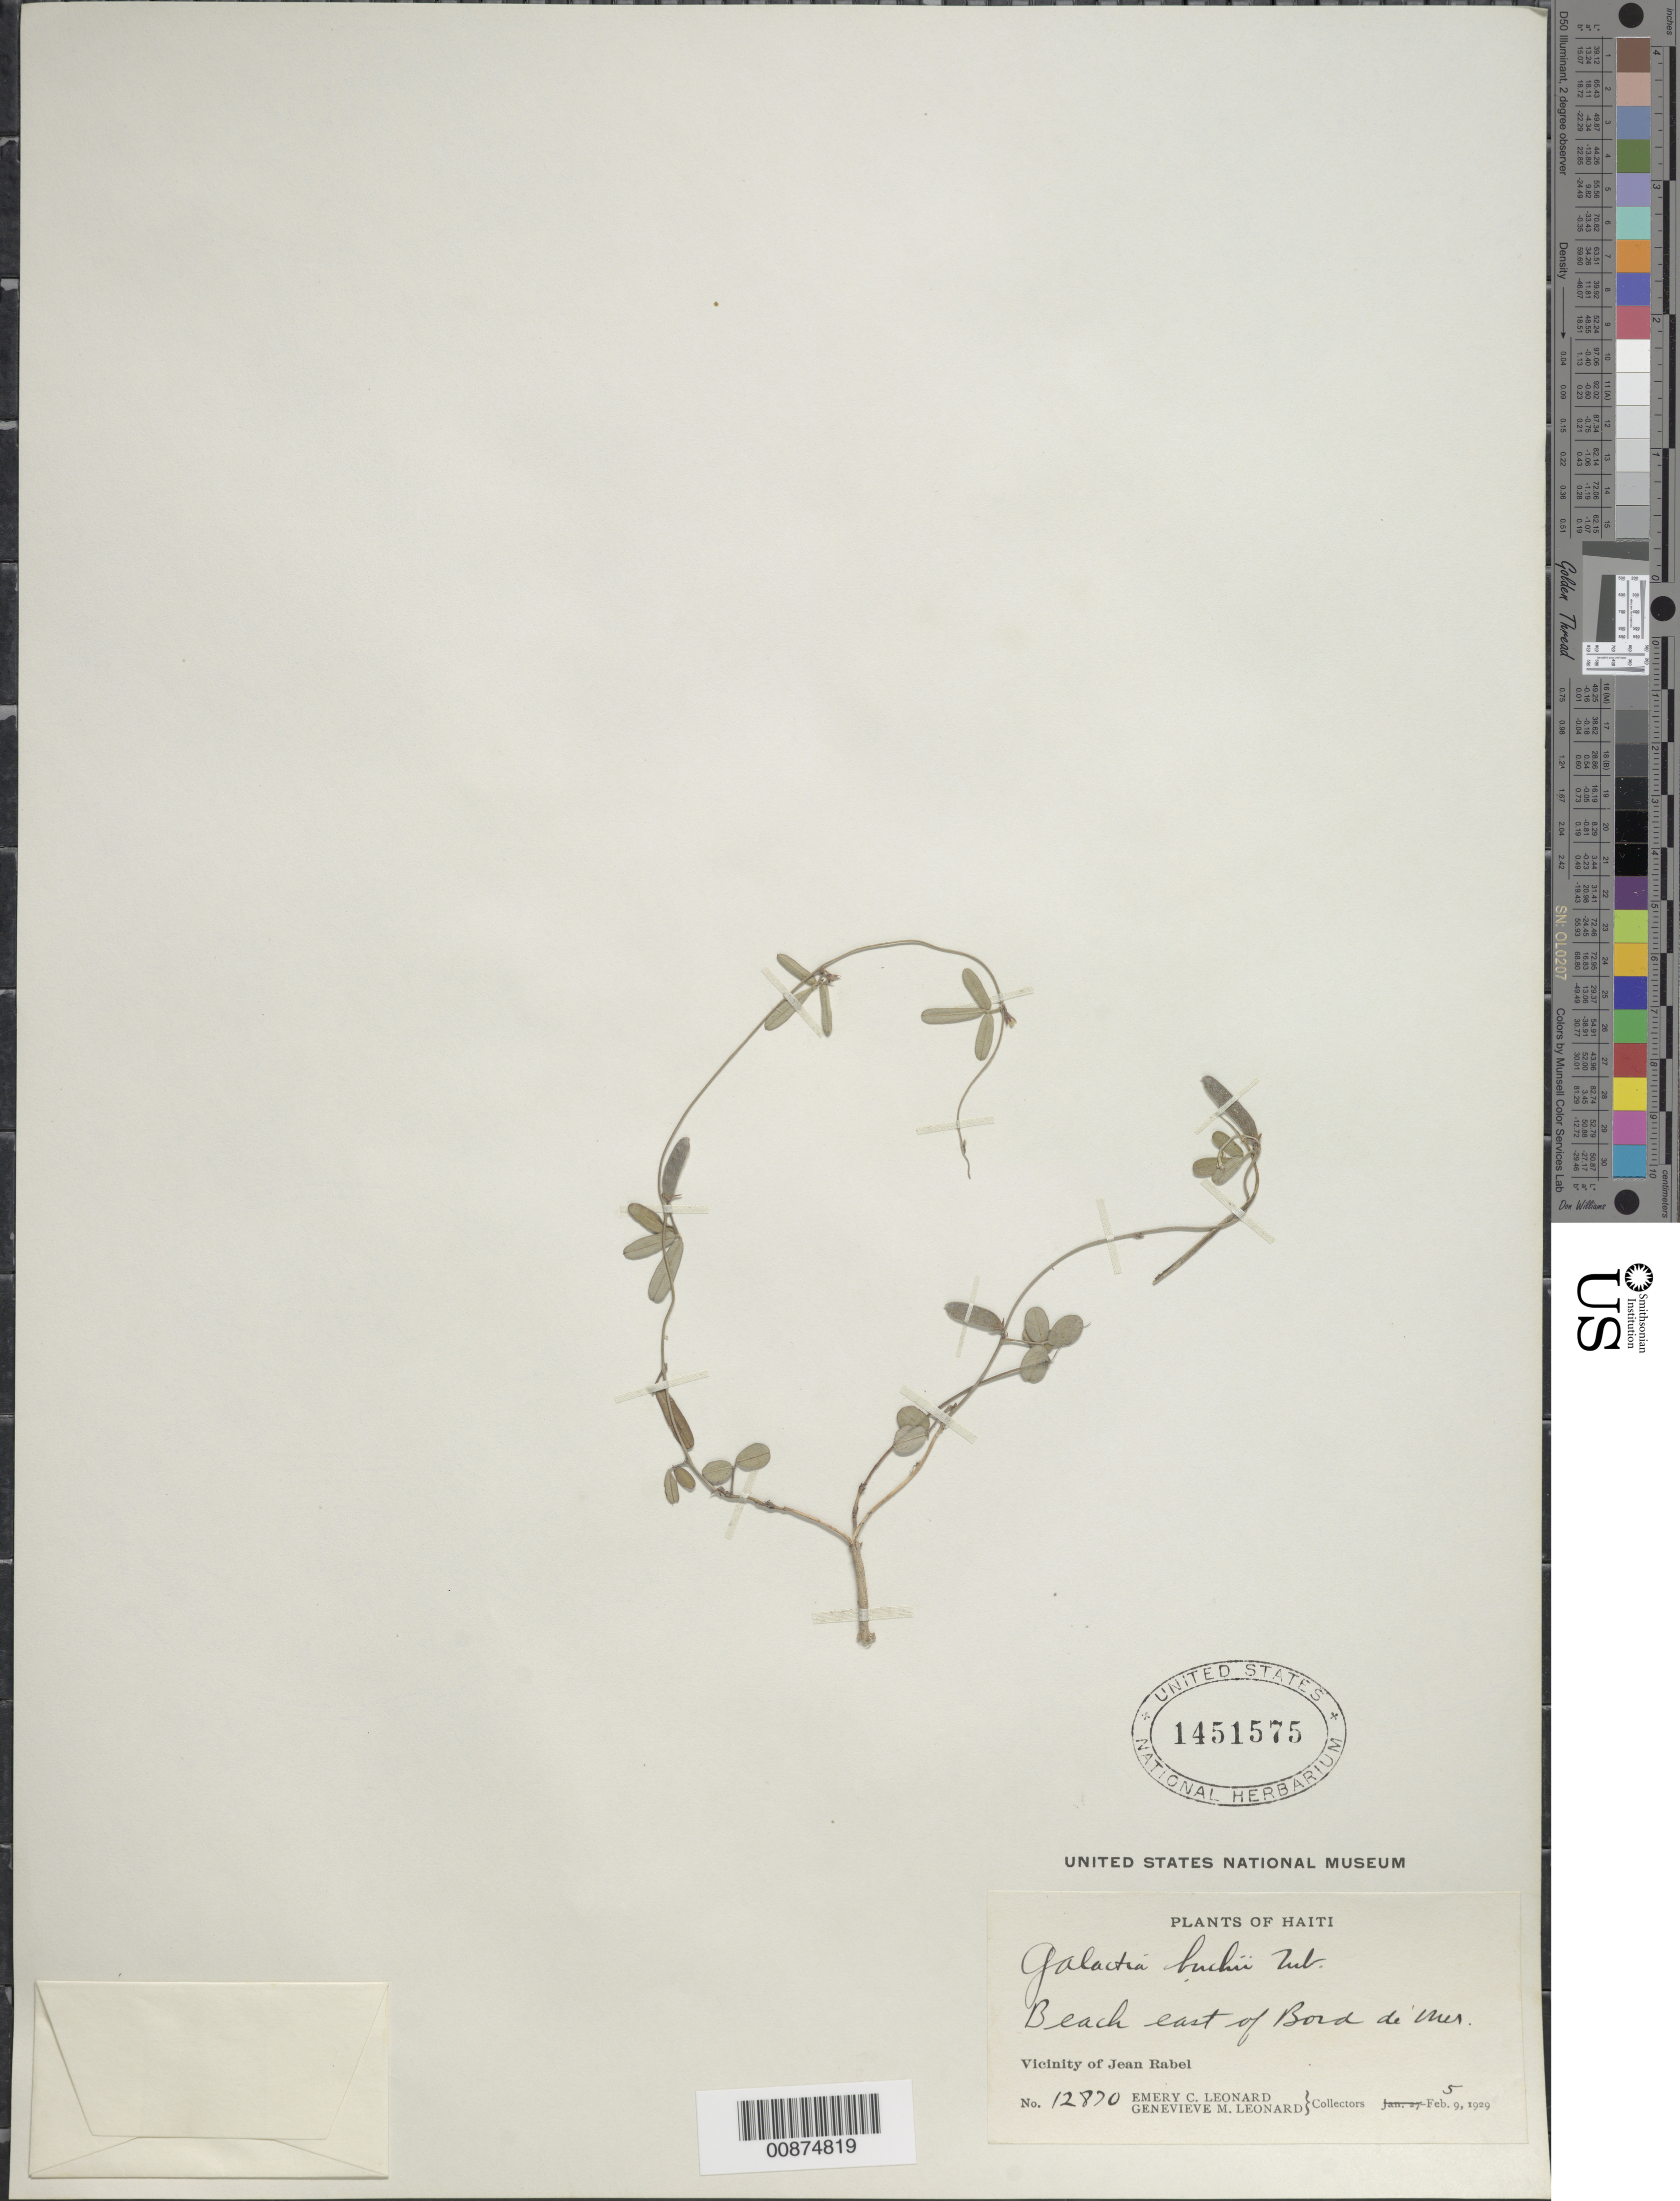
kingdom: Plantae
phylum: Tracheophyta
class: Magnoliopsida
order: Fabales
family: Fabaceae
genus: Galactia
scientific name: Galactia buchii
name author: Urb.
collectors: E. C. Leonard & G. M. Leonard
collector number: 12870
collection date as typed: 05 Feb 1929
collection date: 1929-02-05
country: Haiti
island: Hispaniola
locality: Beach east of Bord du Mer. Vicinity of Jean Rabel.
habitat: Beach.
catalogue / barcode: US 1451575